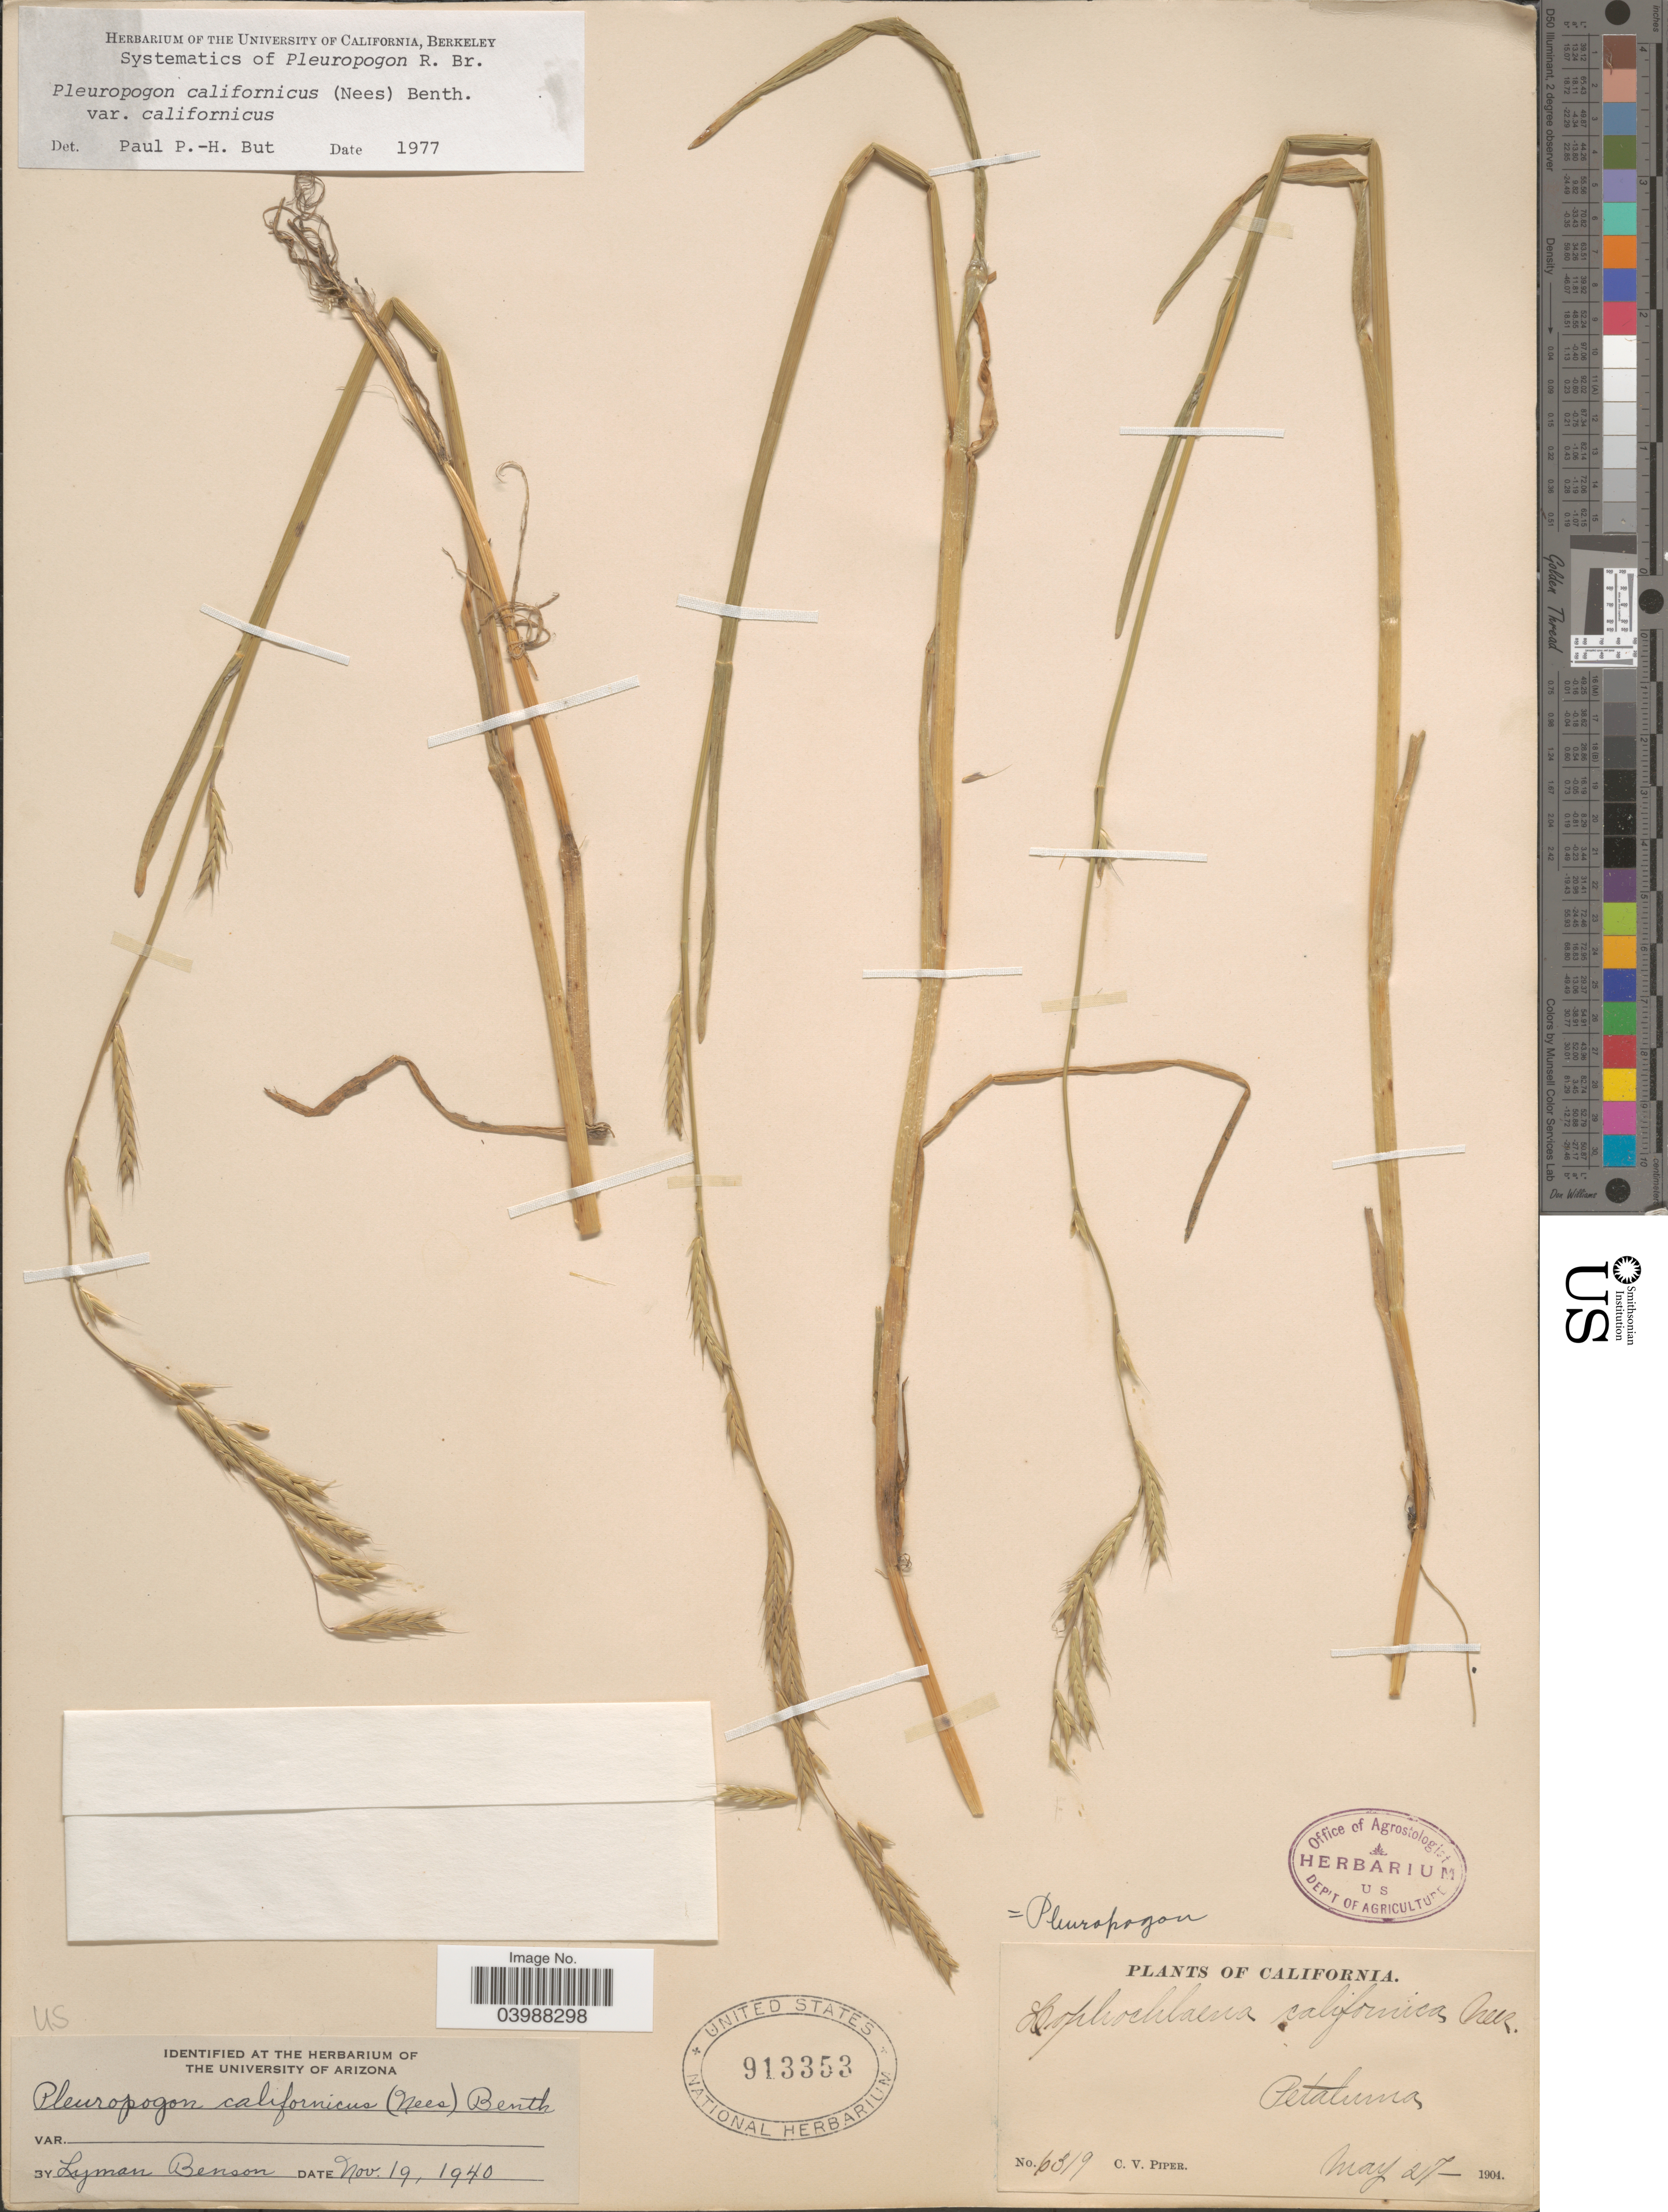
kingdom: Plantae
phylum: Tracheophyta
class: Liliopsida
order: Poales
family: Poaceae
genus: Pleuropogon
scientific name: Pleuropogon californicus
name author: (Nees) Benth. ex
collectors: C. V. Piper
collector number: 6319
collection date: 1904-05-27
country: United States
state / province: California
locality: Petaluma.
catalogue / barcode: US 913353